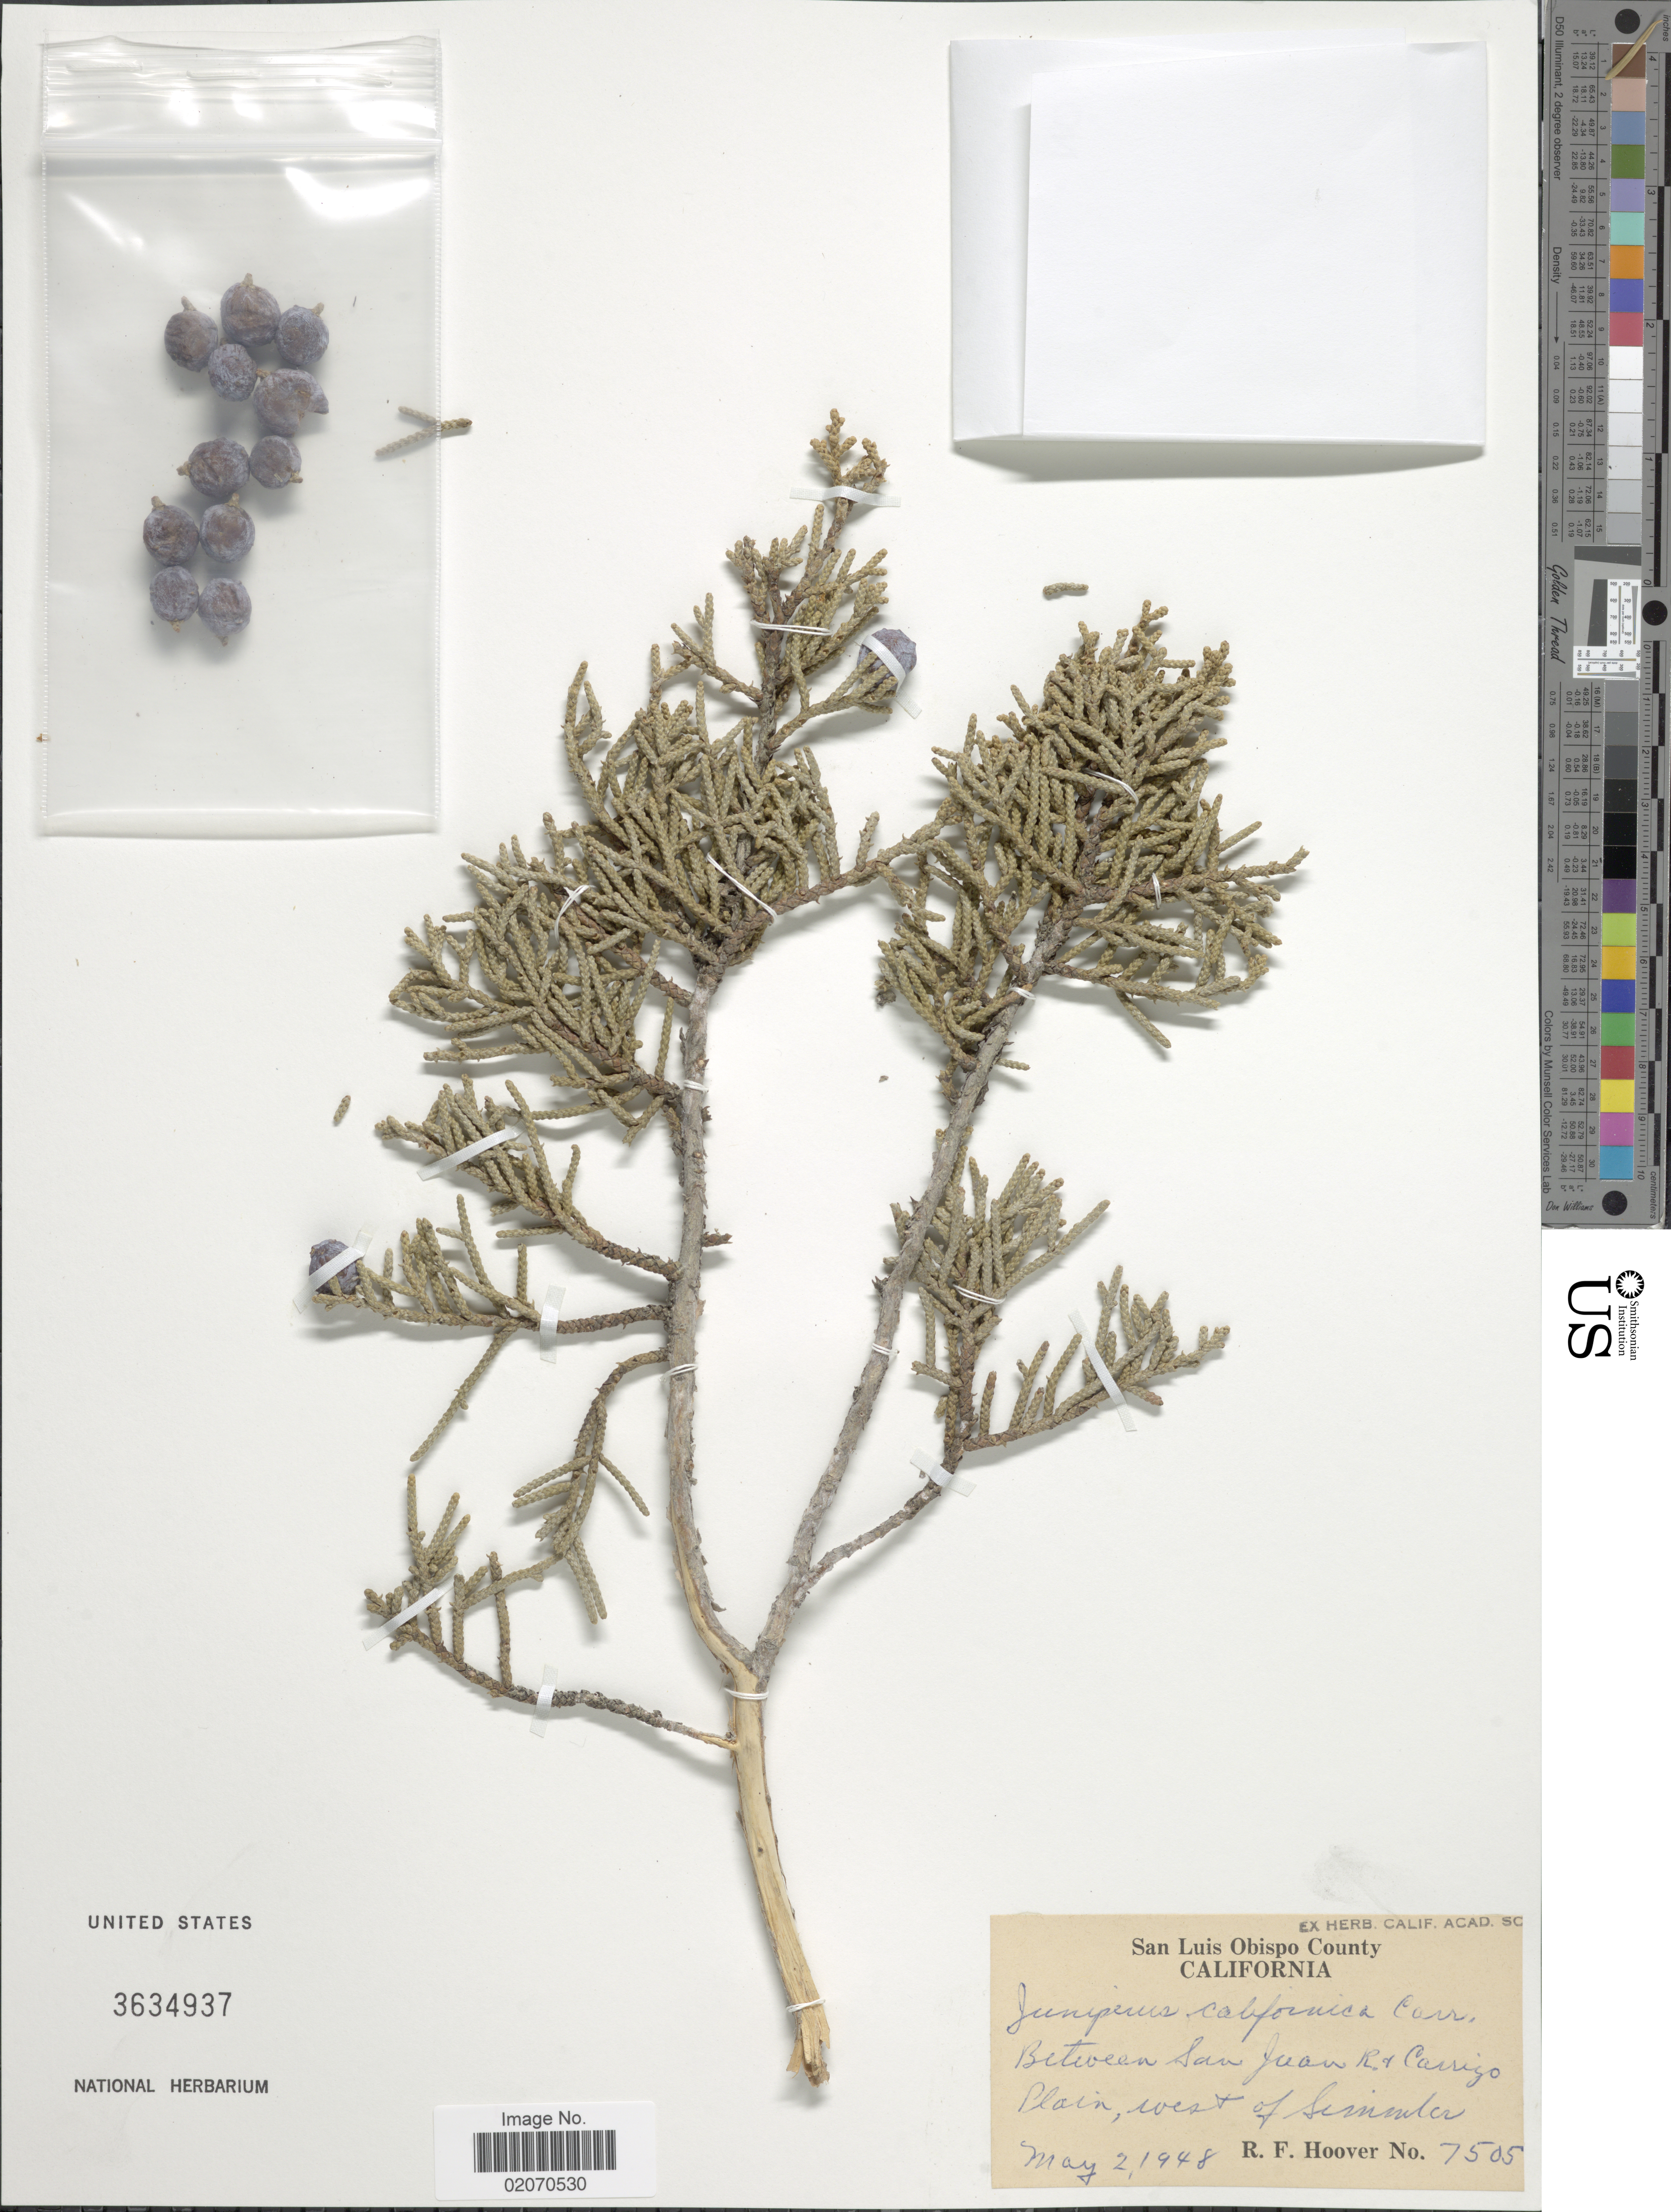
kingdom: Plantae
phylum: Tracheophyta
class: Pinopsida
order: Pinales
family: Cupressaceae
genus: Juniperus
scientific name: Juniperus californica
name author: Carrière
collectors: R. F. Hoover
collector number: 7505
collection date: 1948-05-02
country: United States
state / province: California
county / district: San Luis Obispo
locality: San Luis Obispo, Between San JUan Rd. Carrizo Plain, west of Simula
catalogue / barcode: US 3634937